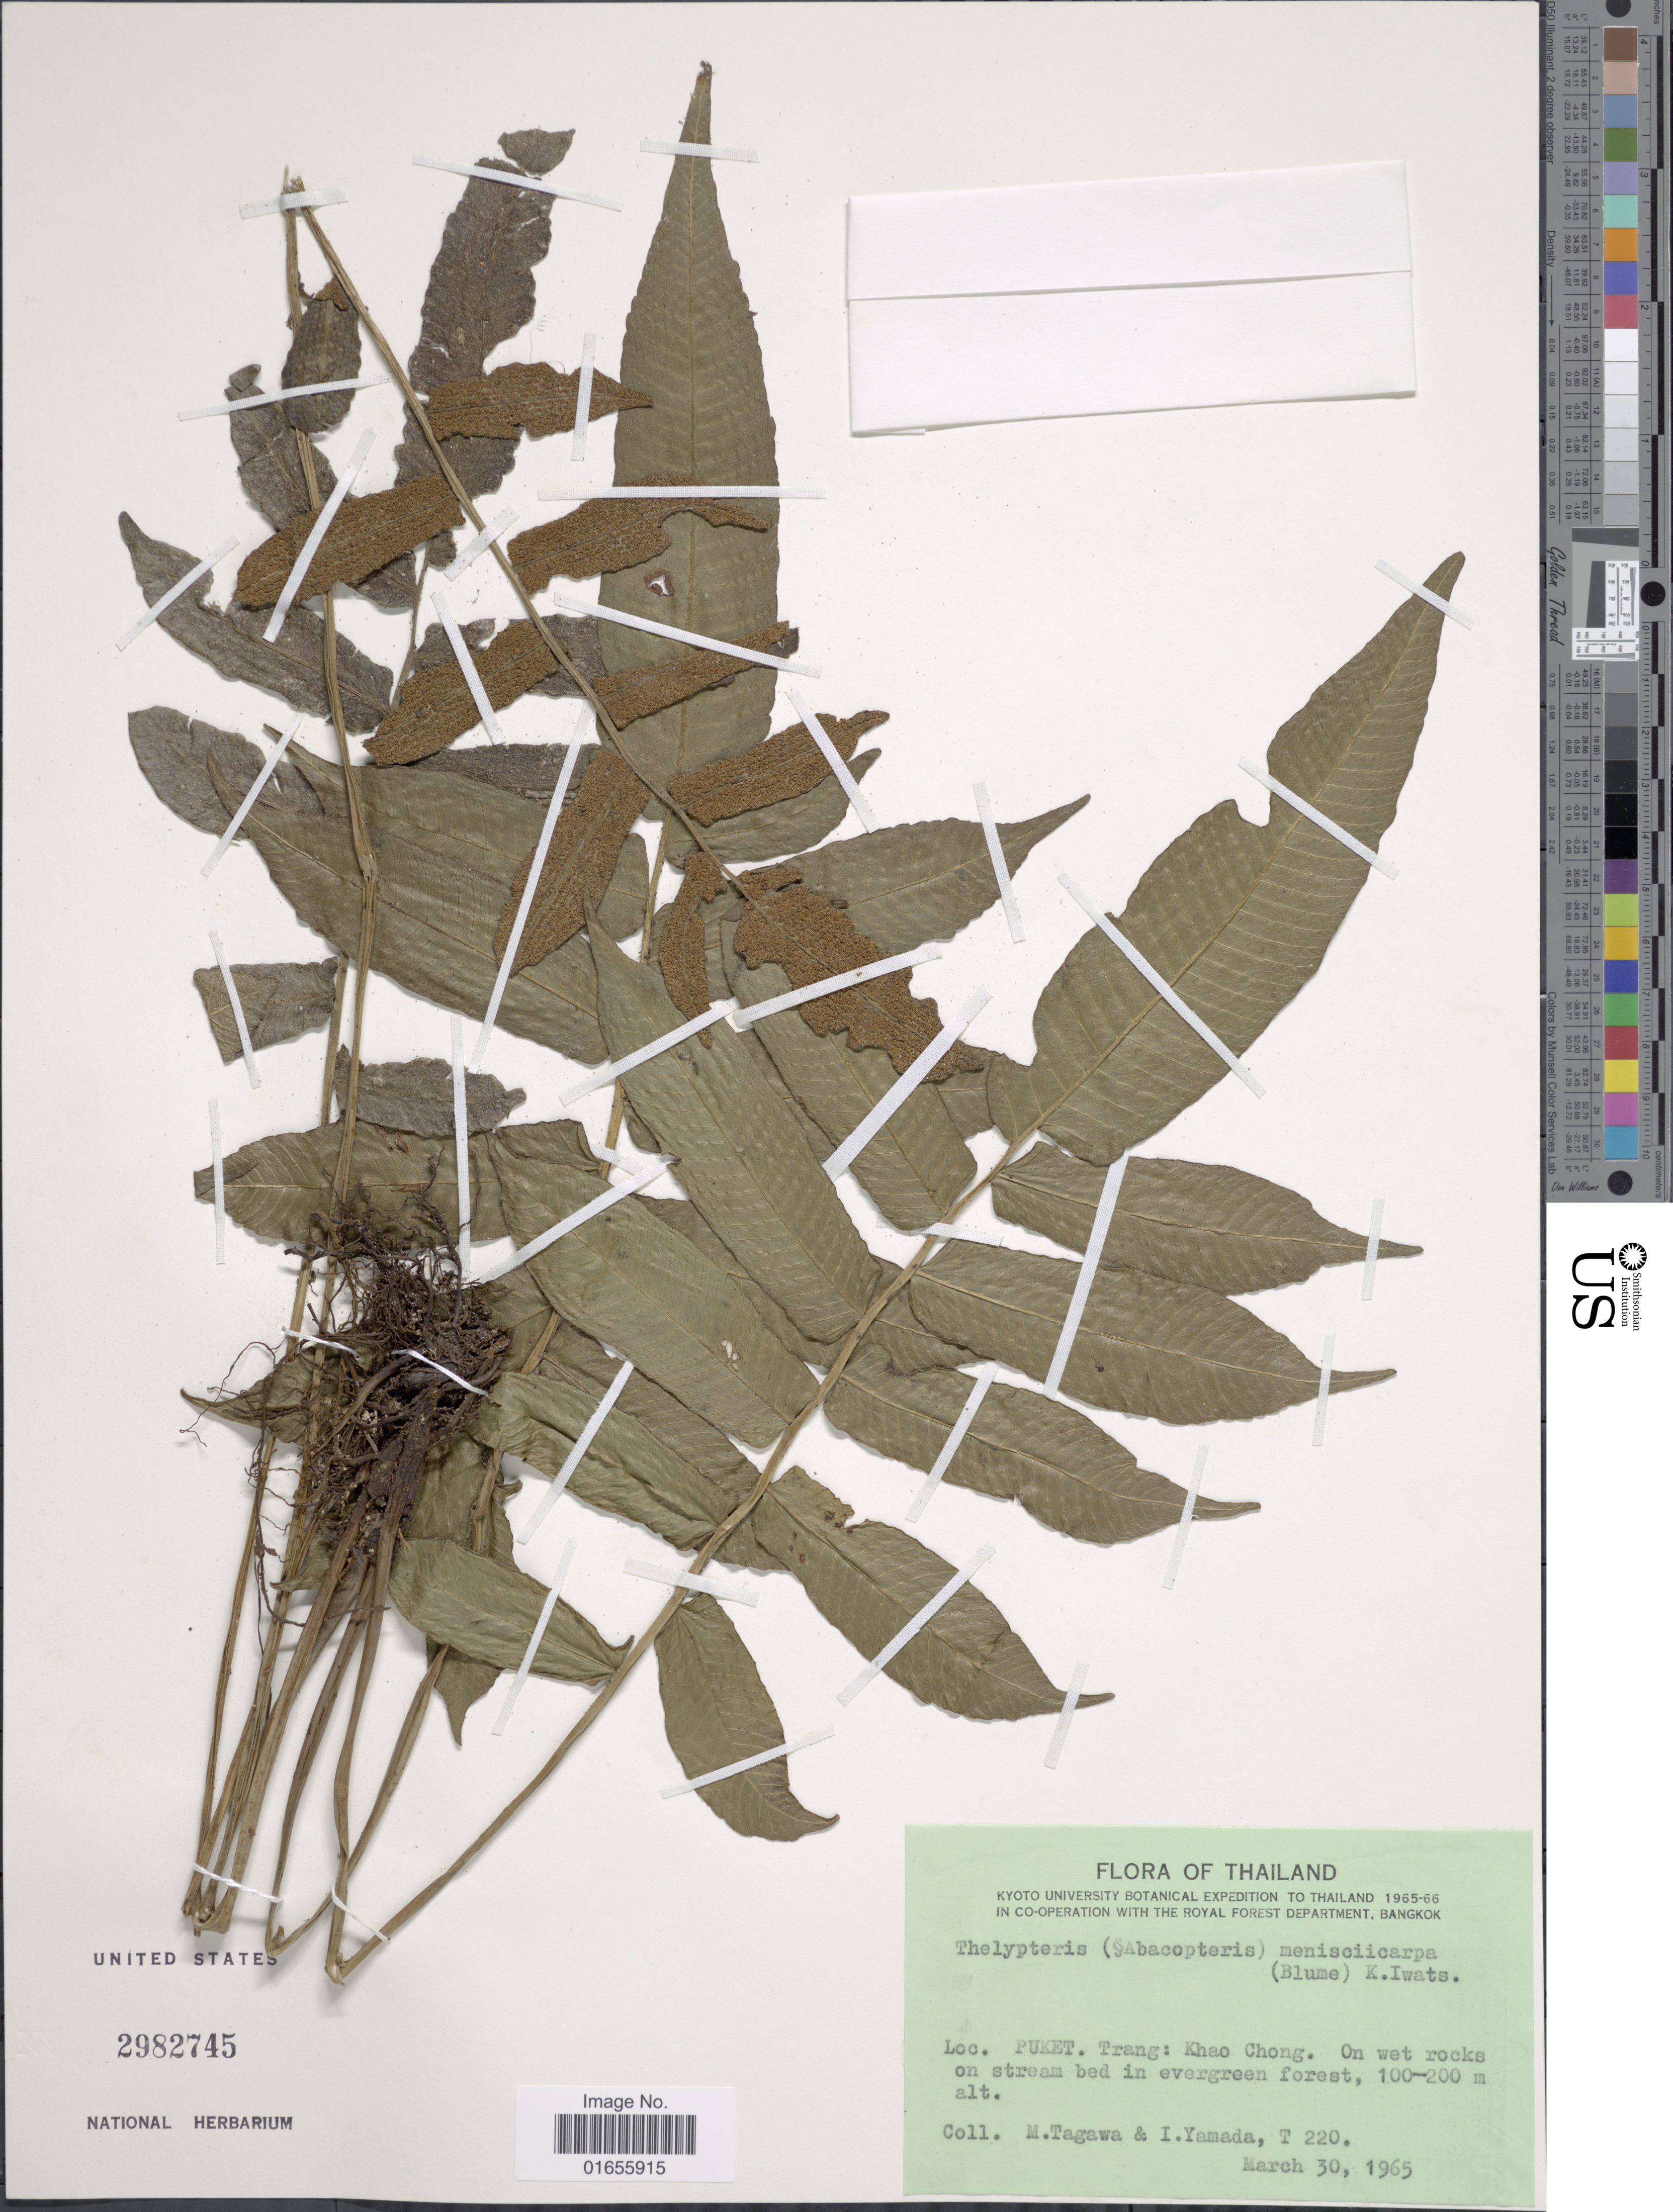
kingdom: Plantae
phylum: Tracheophyta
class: Polypodiopsida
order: Polypodiales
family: Thelypteridaceae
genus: Pronephrium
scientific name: Pronephrium menisciicarpon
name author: (Blume) Holttum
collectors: M. Tagawa & I. Yamada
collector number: T220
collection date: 1965-03-30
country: Thailand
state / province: Trang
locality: Puket: Khao Chong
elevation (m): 100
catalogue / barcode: US 2982745